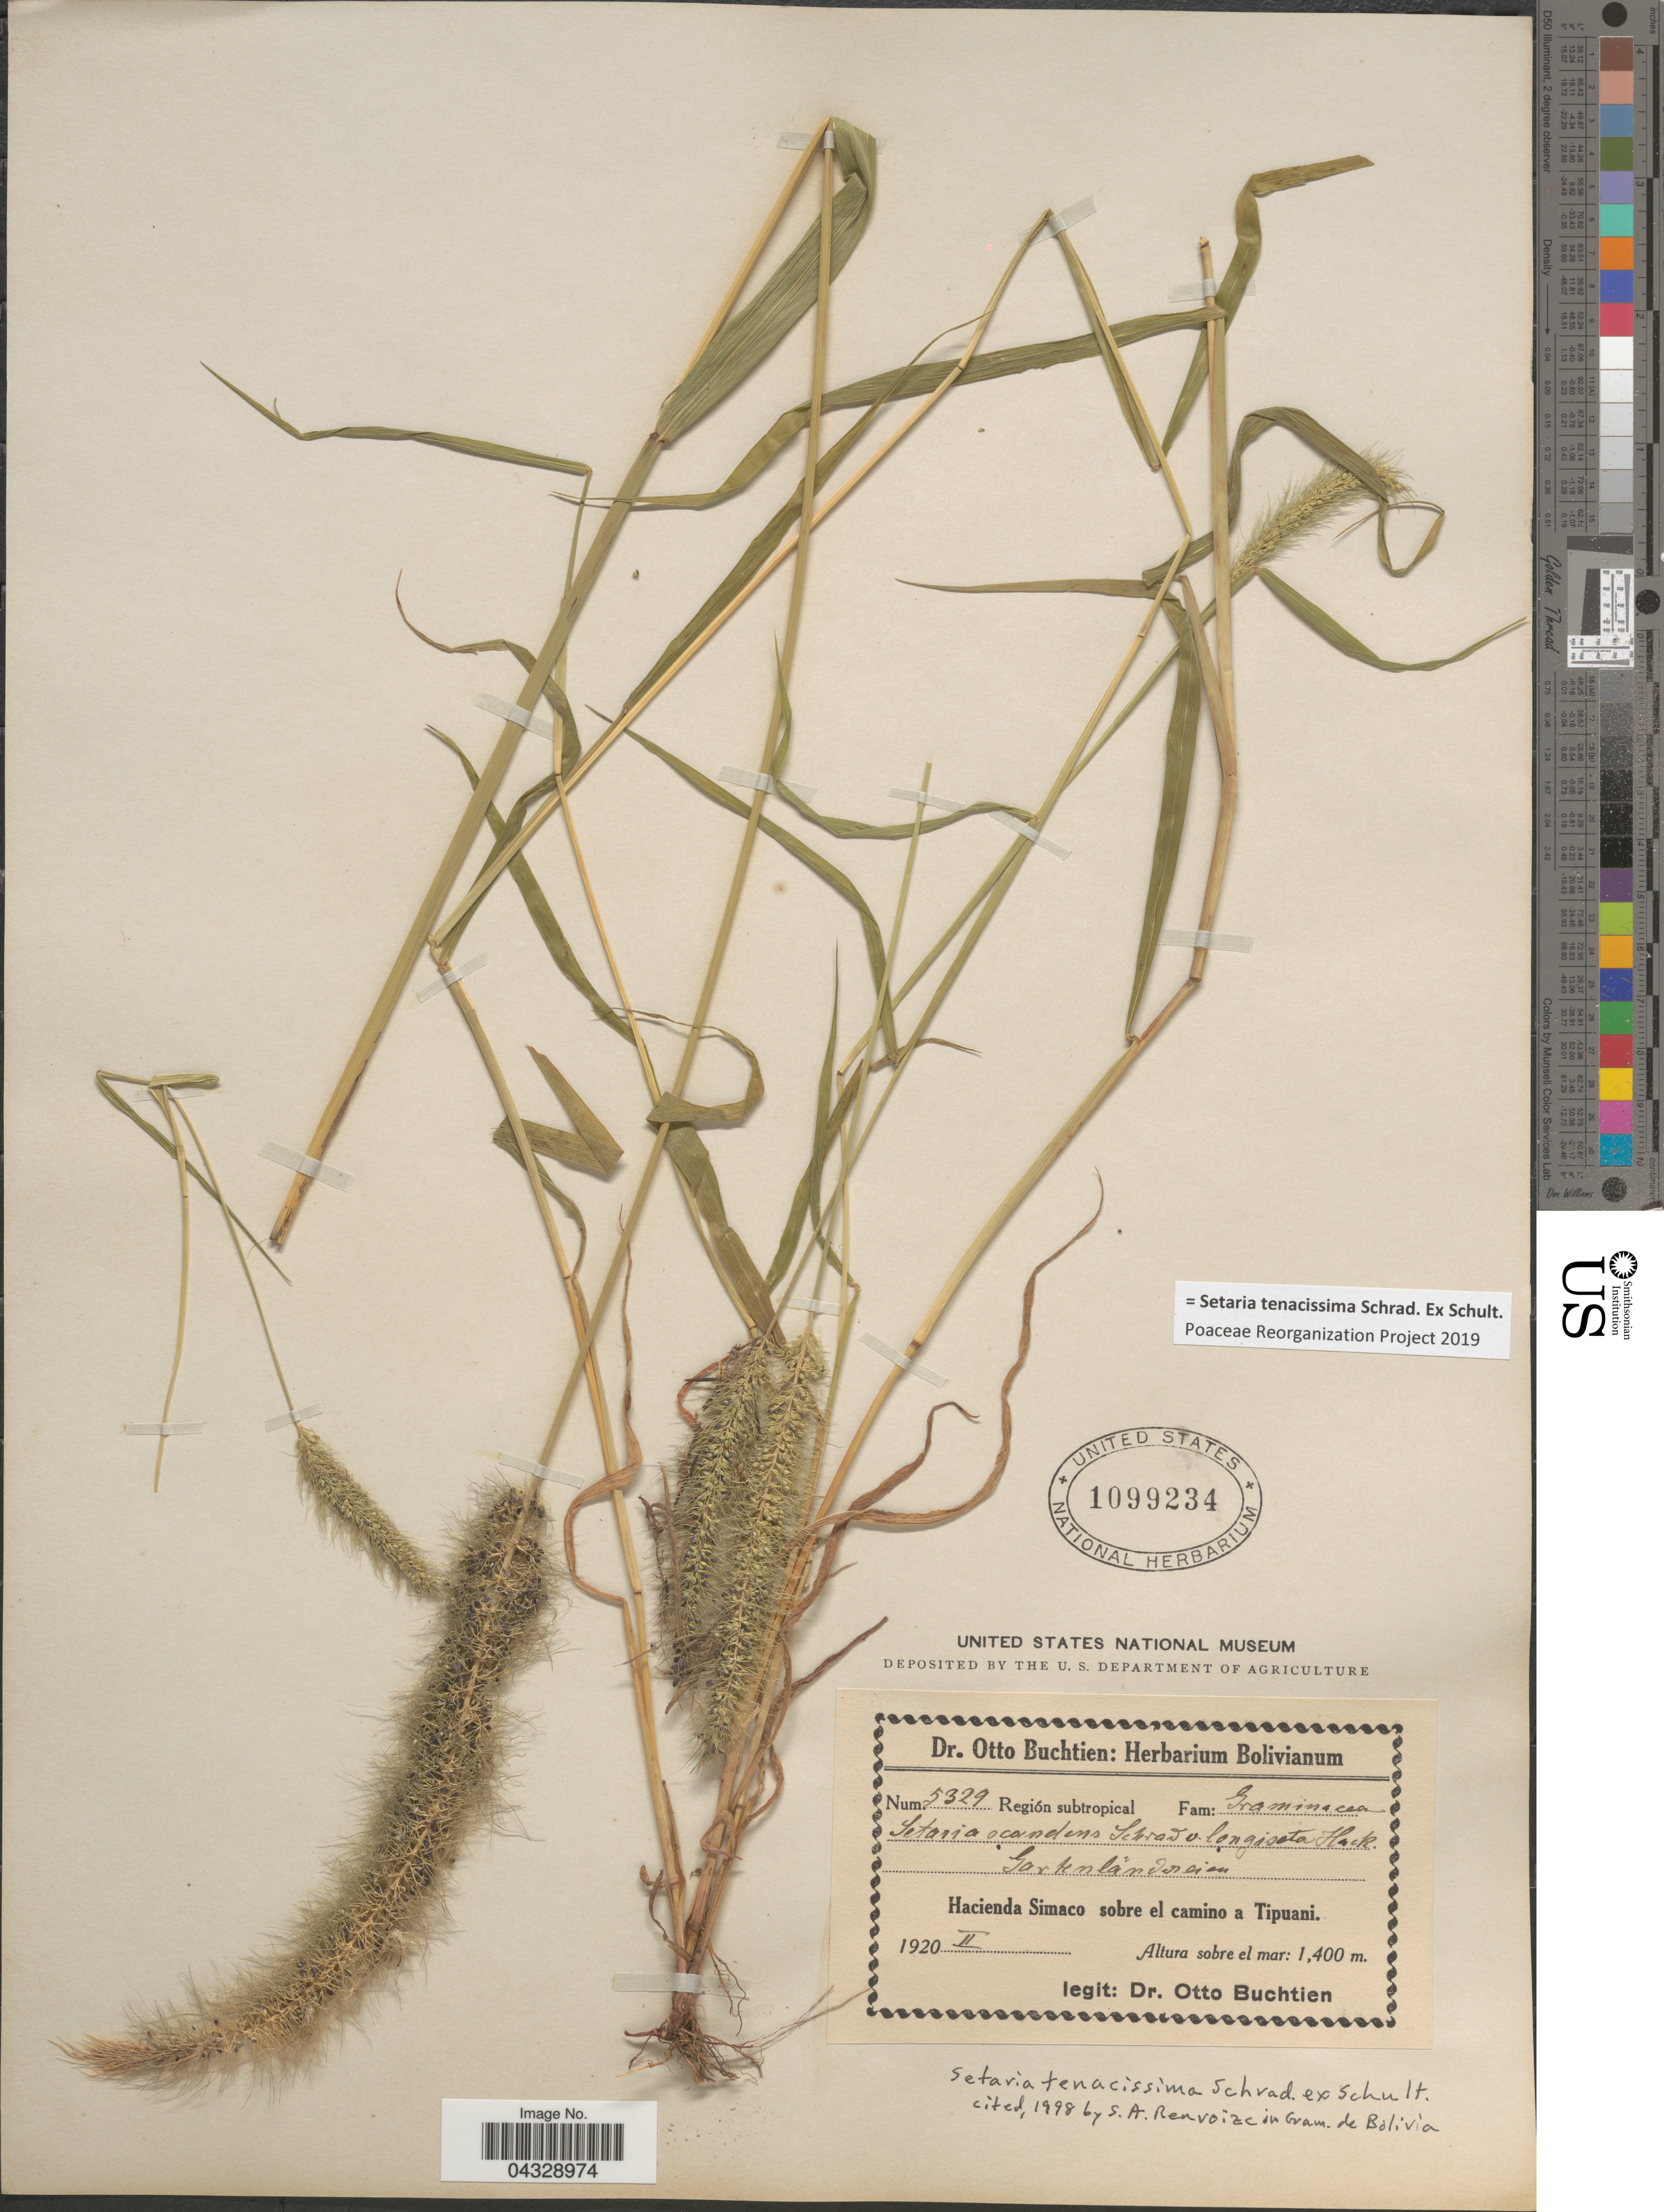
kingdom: Plantae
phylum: Tracheophyta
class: Liliopsida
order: Poales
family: Poaceae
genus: Setaria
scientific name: Setaria tenacissima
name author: Schrad. ex Schult.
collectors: O. Buchtien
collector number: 5329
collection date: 1920-02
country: Bolivia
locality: Región subtropical. Hacienda Simaco sobre el camino a Tipuani.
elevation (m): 1400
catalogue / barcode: US 1099234